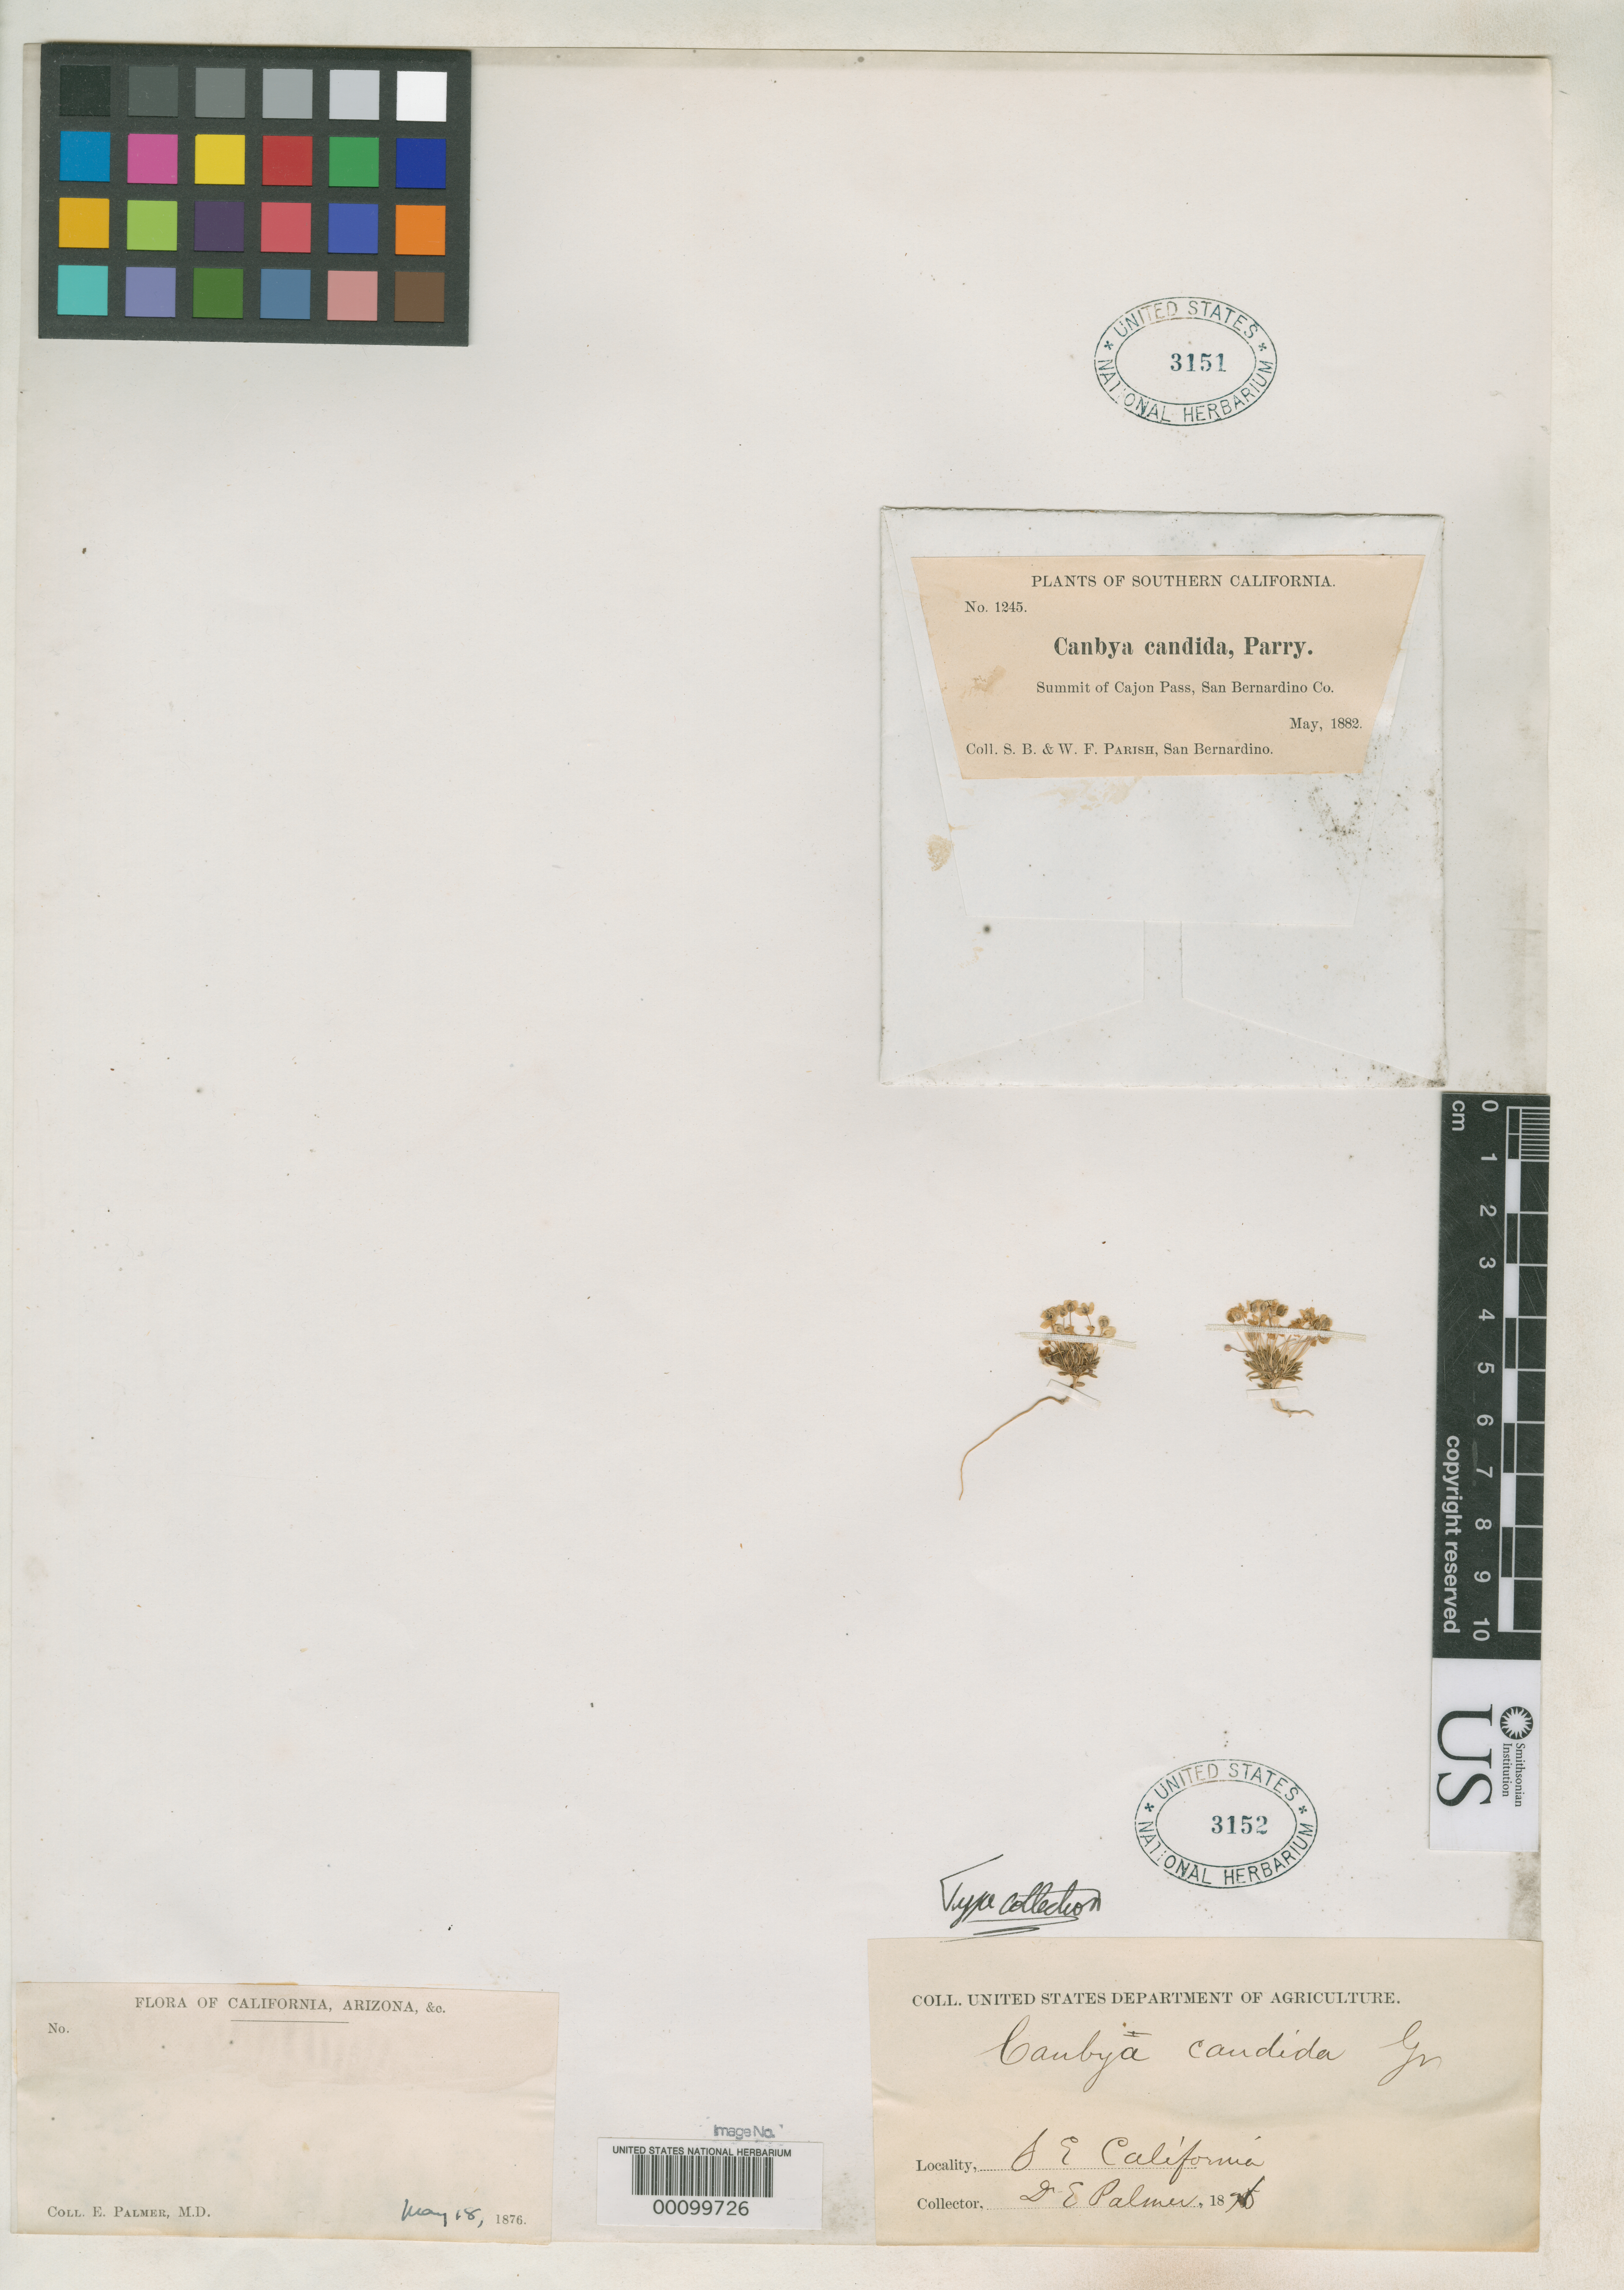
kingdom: Plantae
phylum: Tracheophyta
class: Magnoliopsida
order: Ranunculales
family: Papaveraceae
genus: Canbya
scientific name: Canbya candida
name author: Parry ex A. Gray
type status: Isotype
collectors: E. Palmer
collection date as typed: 18 May 1876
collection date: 1876-05-18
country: United States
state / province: California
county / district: San Bernardino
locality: Summit of Cajon Pass.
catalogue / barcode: US 3152